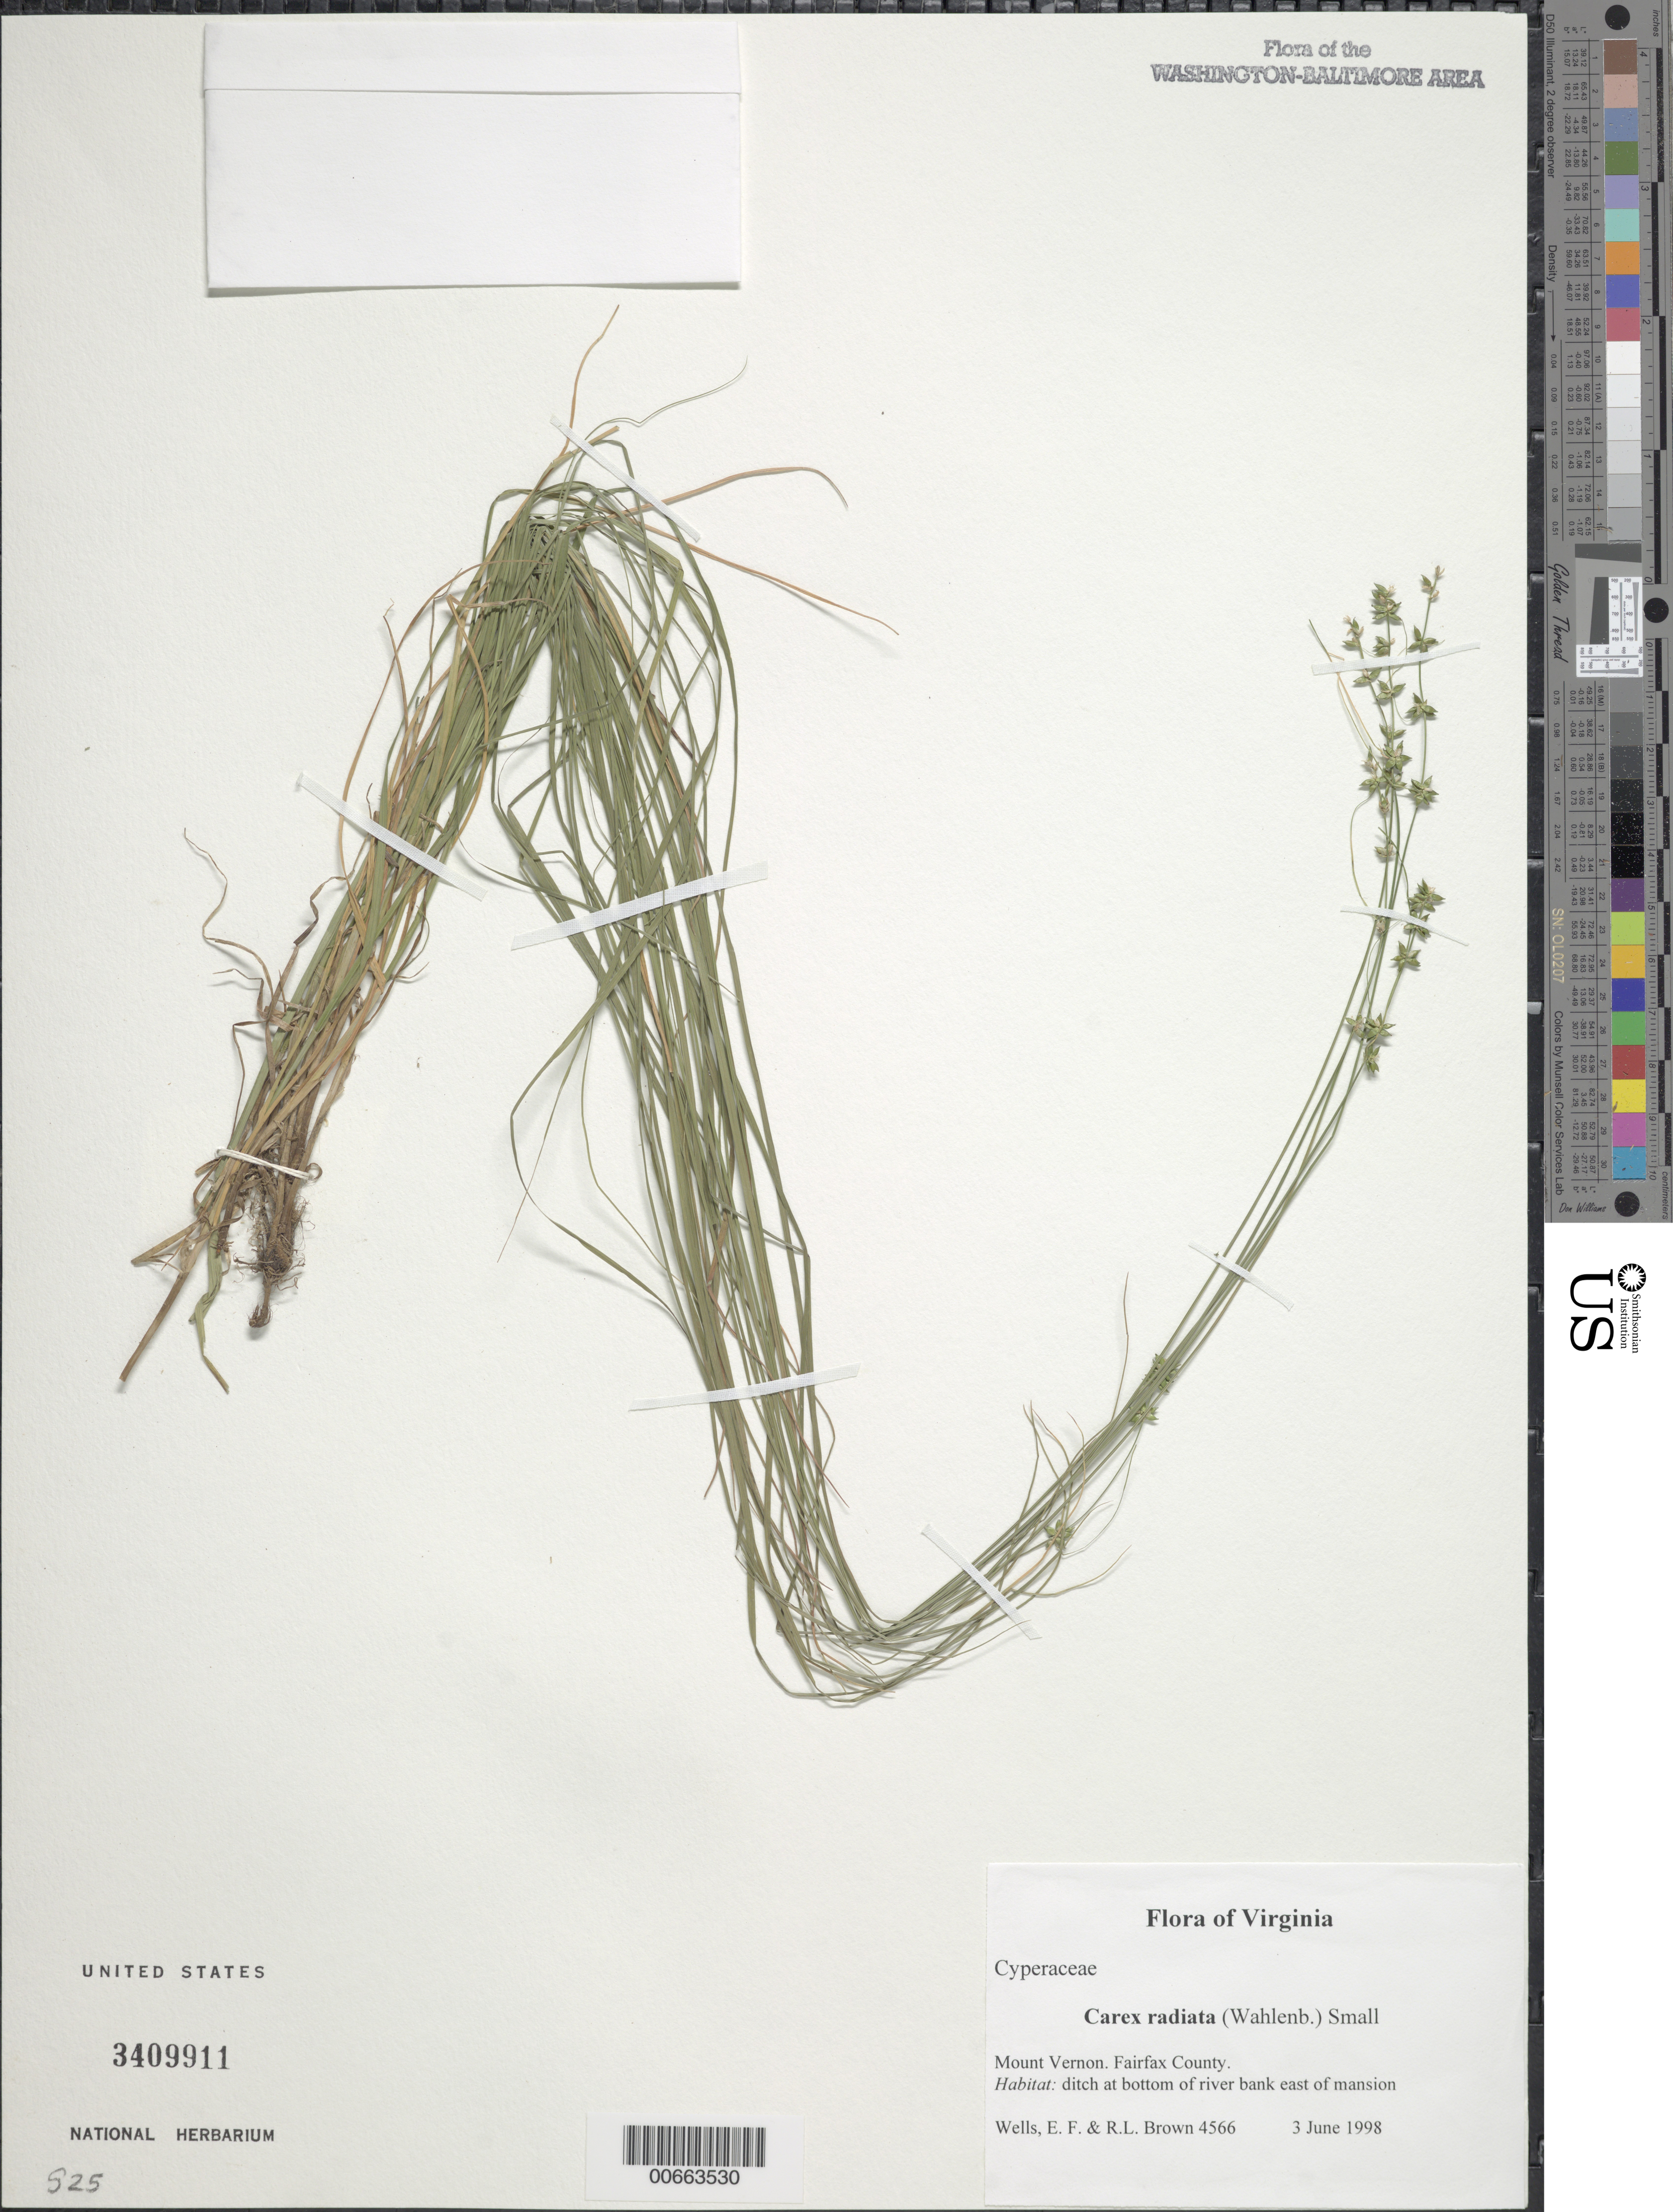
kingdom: Plantae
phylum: Tracheophyta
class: Liliopsida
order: Poales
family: Cyperaceae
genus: Carex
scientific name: Carex radiata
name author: (Wahlenb.) Small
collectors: E. F. Wells & R. L. Brown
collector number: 4566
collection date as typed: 03 Jun 1998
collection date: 1998-06-03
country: United States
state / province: Virginia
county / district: Fairfax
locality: Mount Vernon. East of mansion.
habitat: Ditch at bottom of river bank.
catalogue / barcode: US 3409911